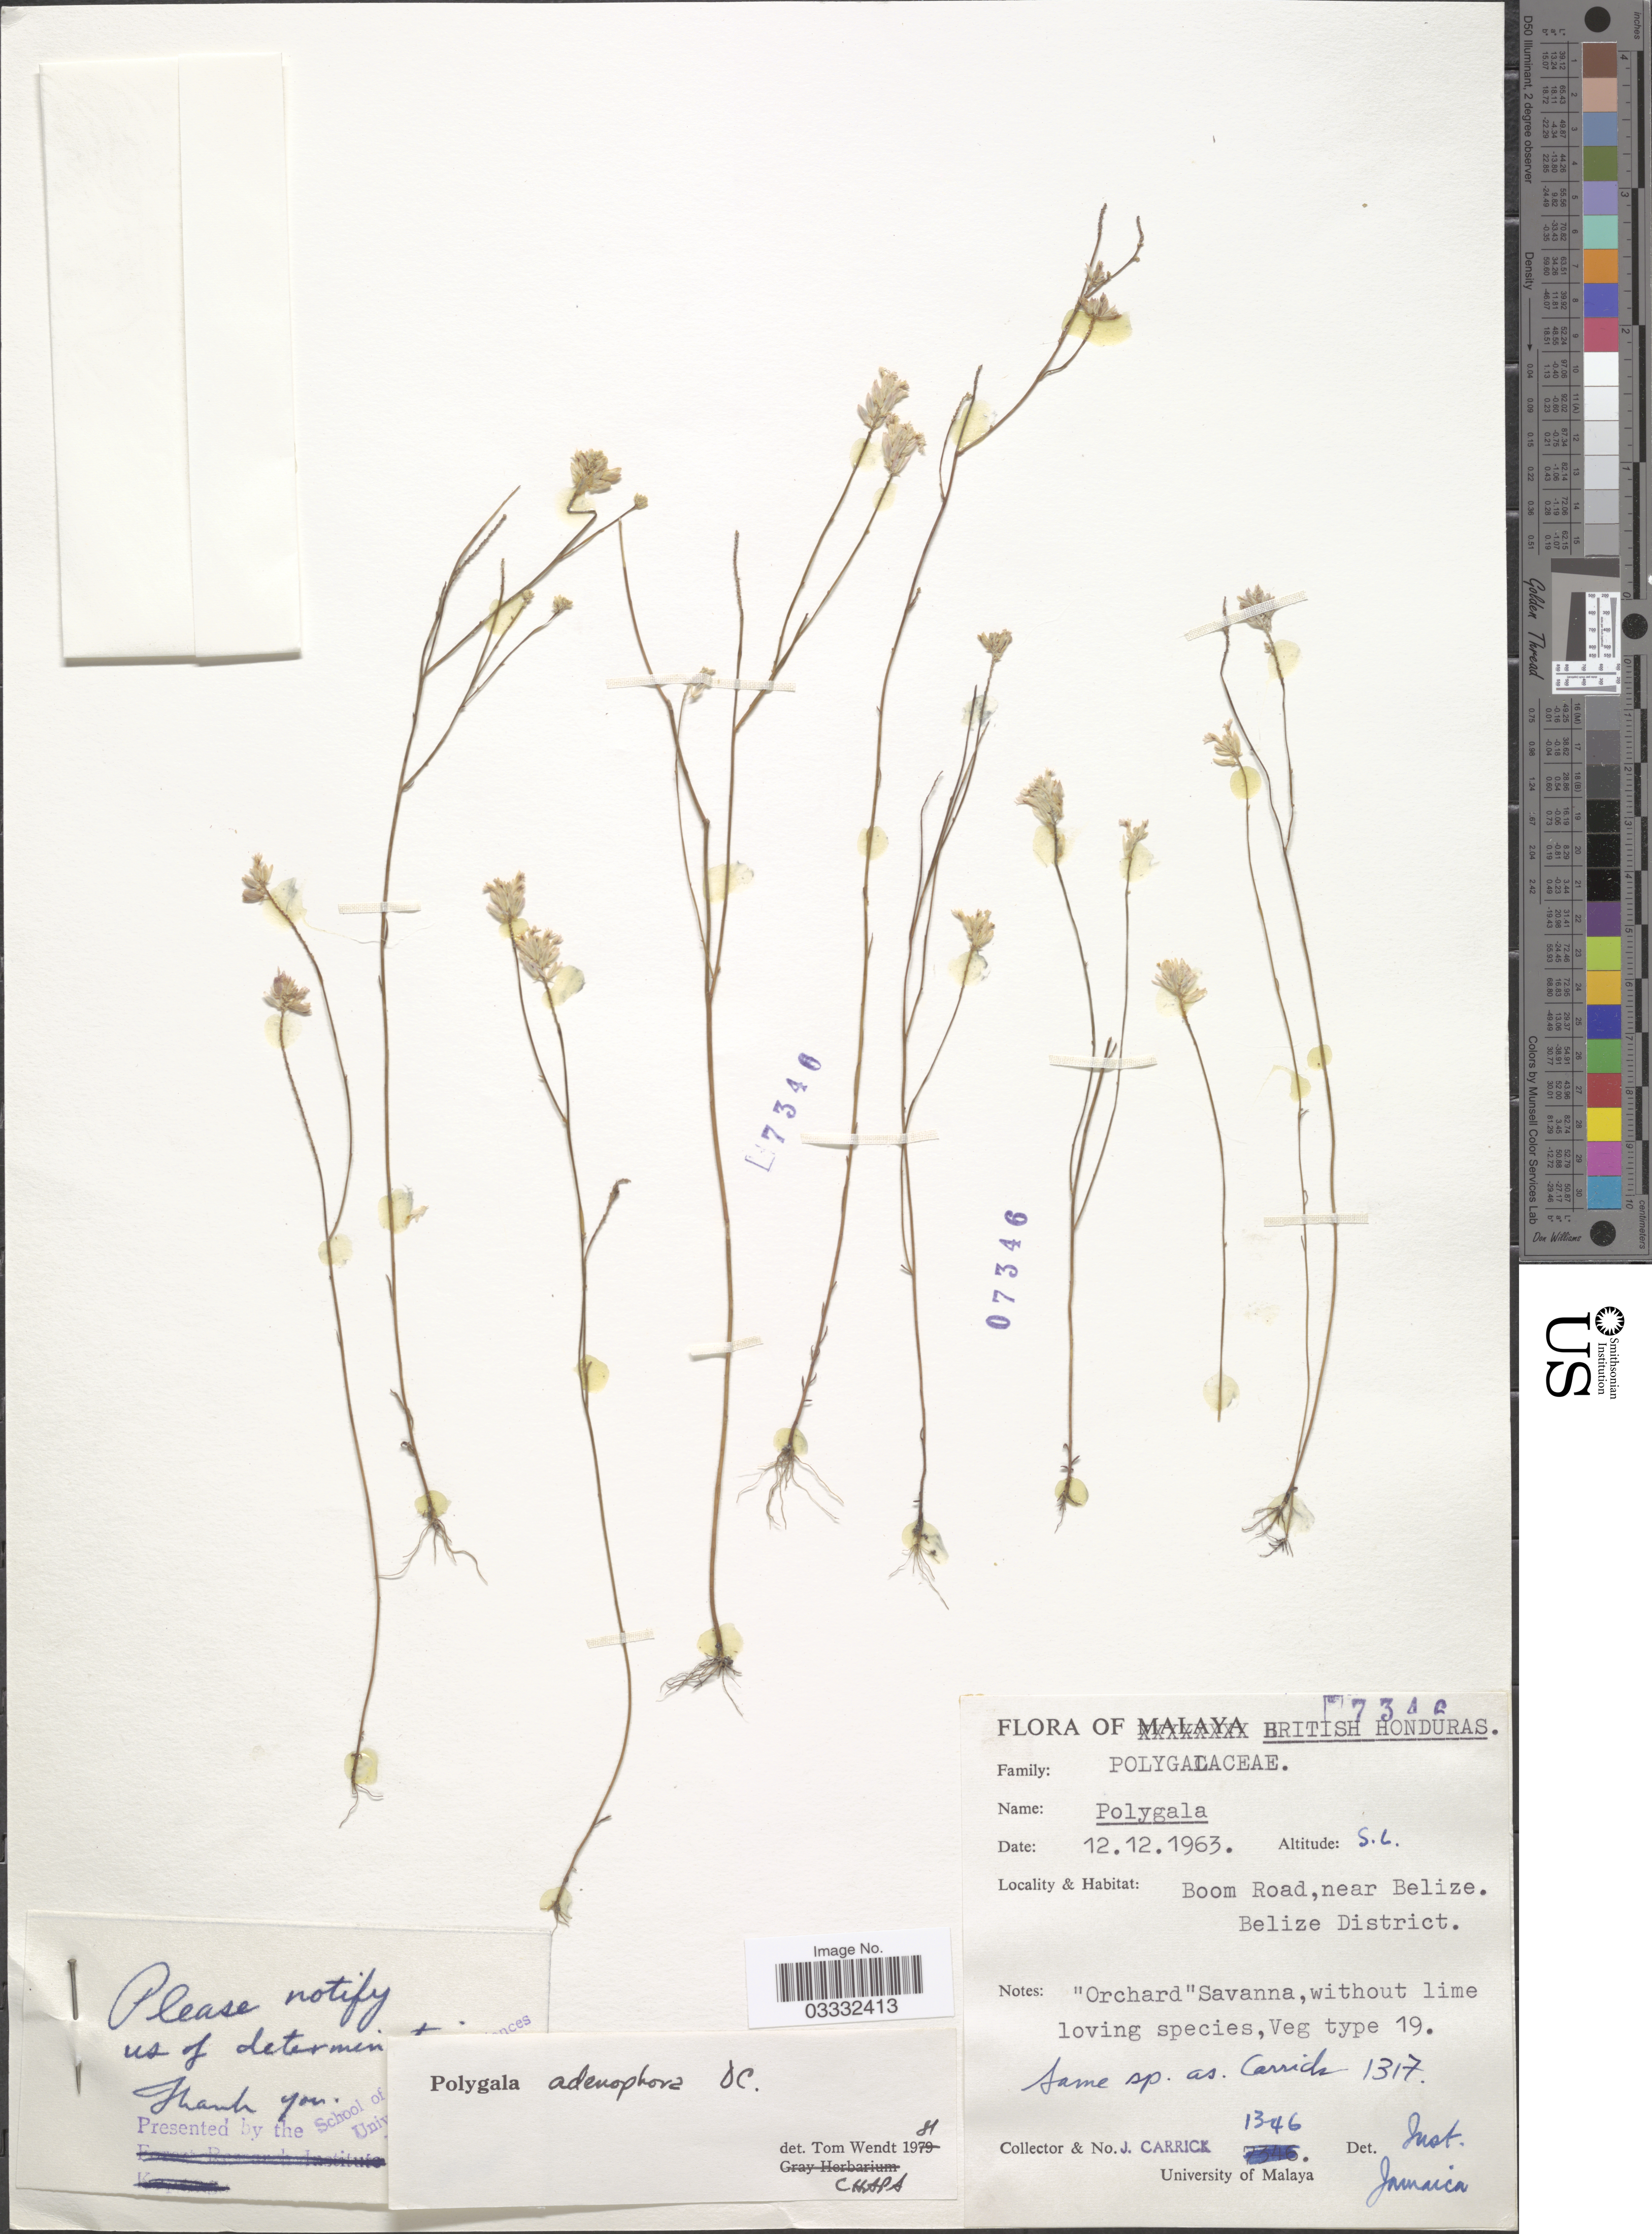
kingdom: Plantae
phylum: Tracheophyta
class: Magnoliopsida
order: Fabales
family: Polygalaceae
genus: Polygala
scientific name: Polygala adenophora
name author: DC.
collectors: J. Carrick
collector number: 1346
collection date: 1963-12-12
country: Belize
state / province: Belize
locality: British Honduras. Boom Road, near Belize. Belize District.